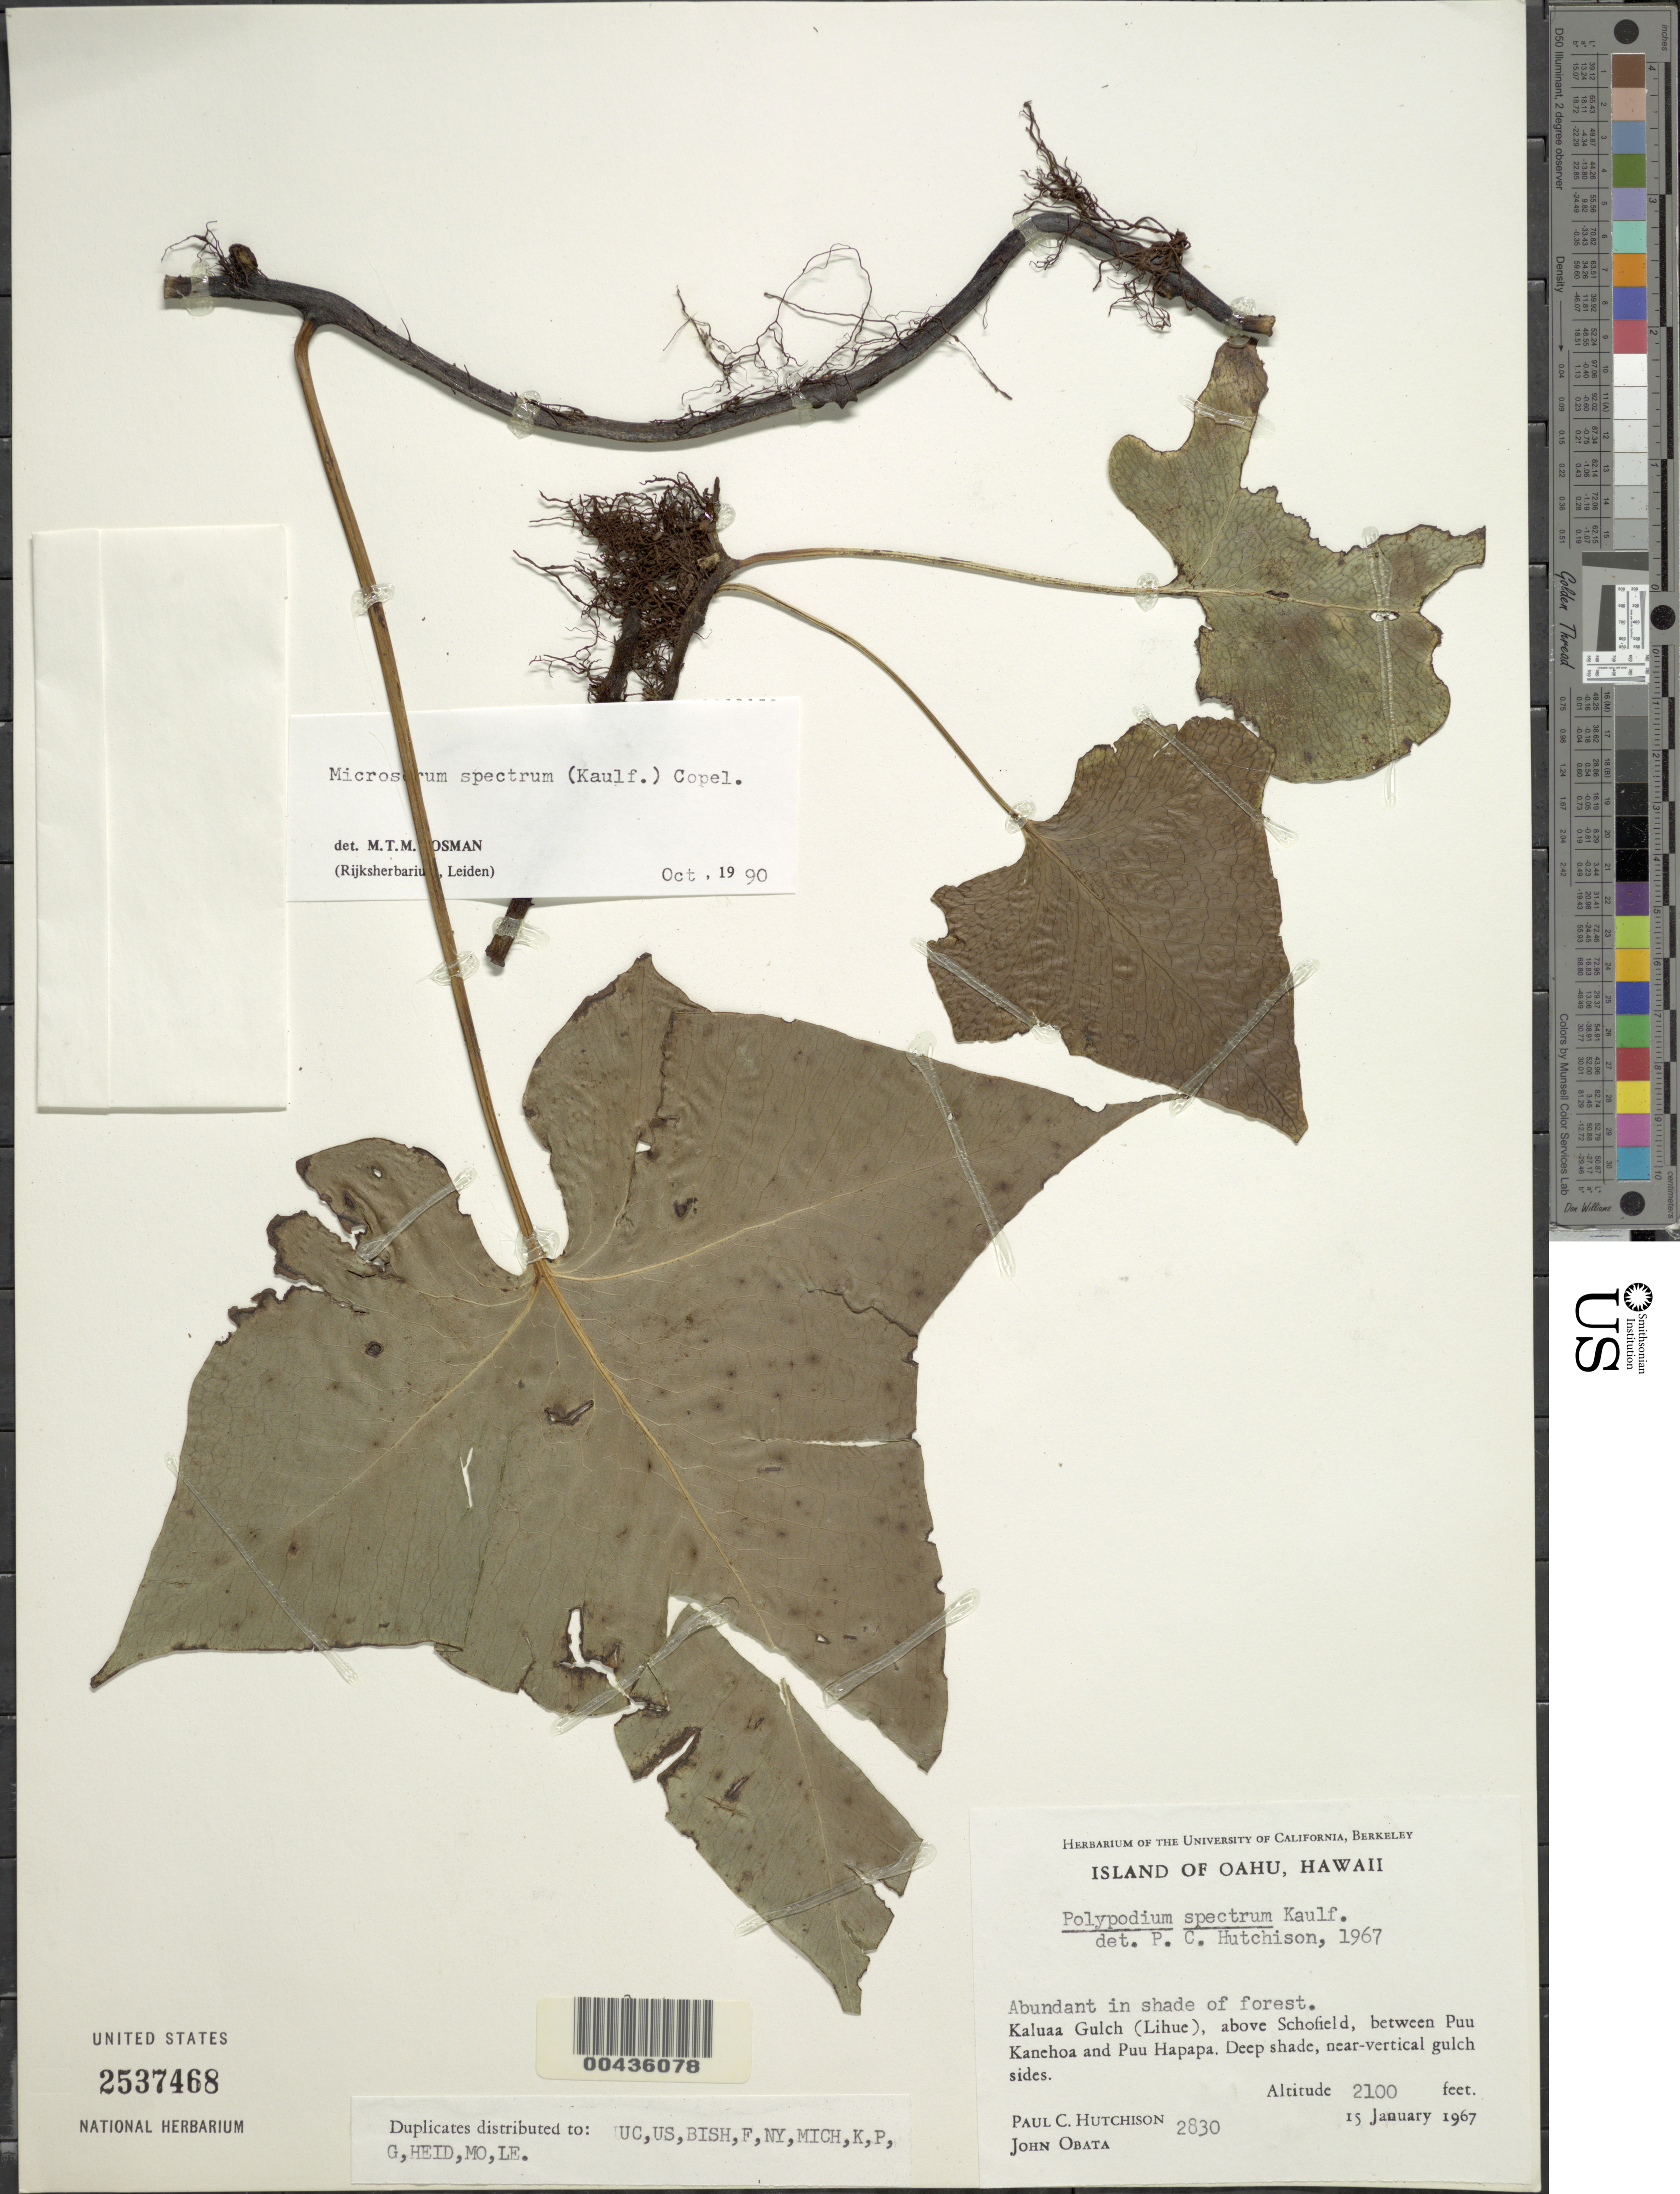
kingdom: Plantae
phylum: Tracheophyta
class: Polypodiopsida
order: Polypodiales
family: Polypodiaceae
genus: Microsorum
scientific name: Microsorum spectrum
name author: (Kaulf.) Copel.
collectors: P. C. Hutchison & J. Obata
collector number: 2830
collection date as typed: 15 Jan 1967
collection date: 1967-01-15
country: United States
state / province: Hawaii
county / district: Honolulu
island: Oahu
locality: Kaluaa Gulch (Lihue), above Schofield, between Puu Kanehoa and Puu Hapapa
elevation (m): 640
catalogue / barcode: US 2537468